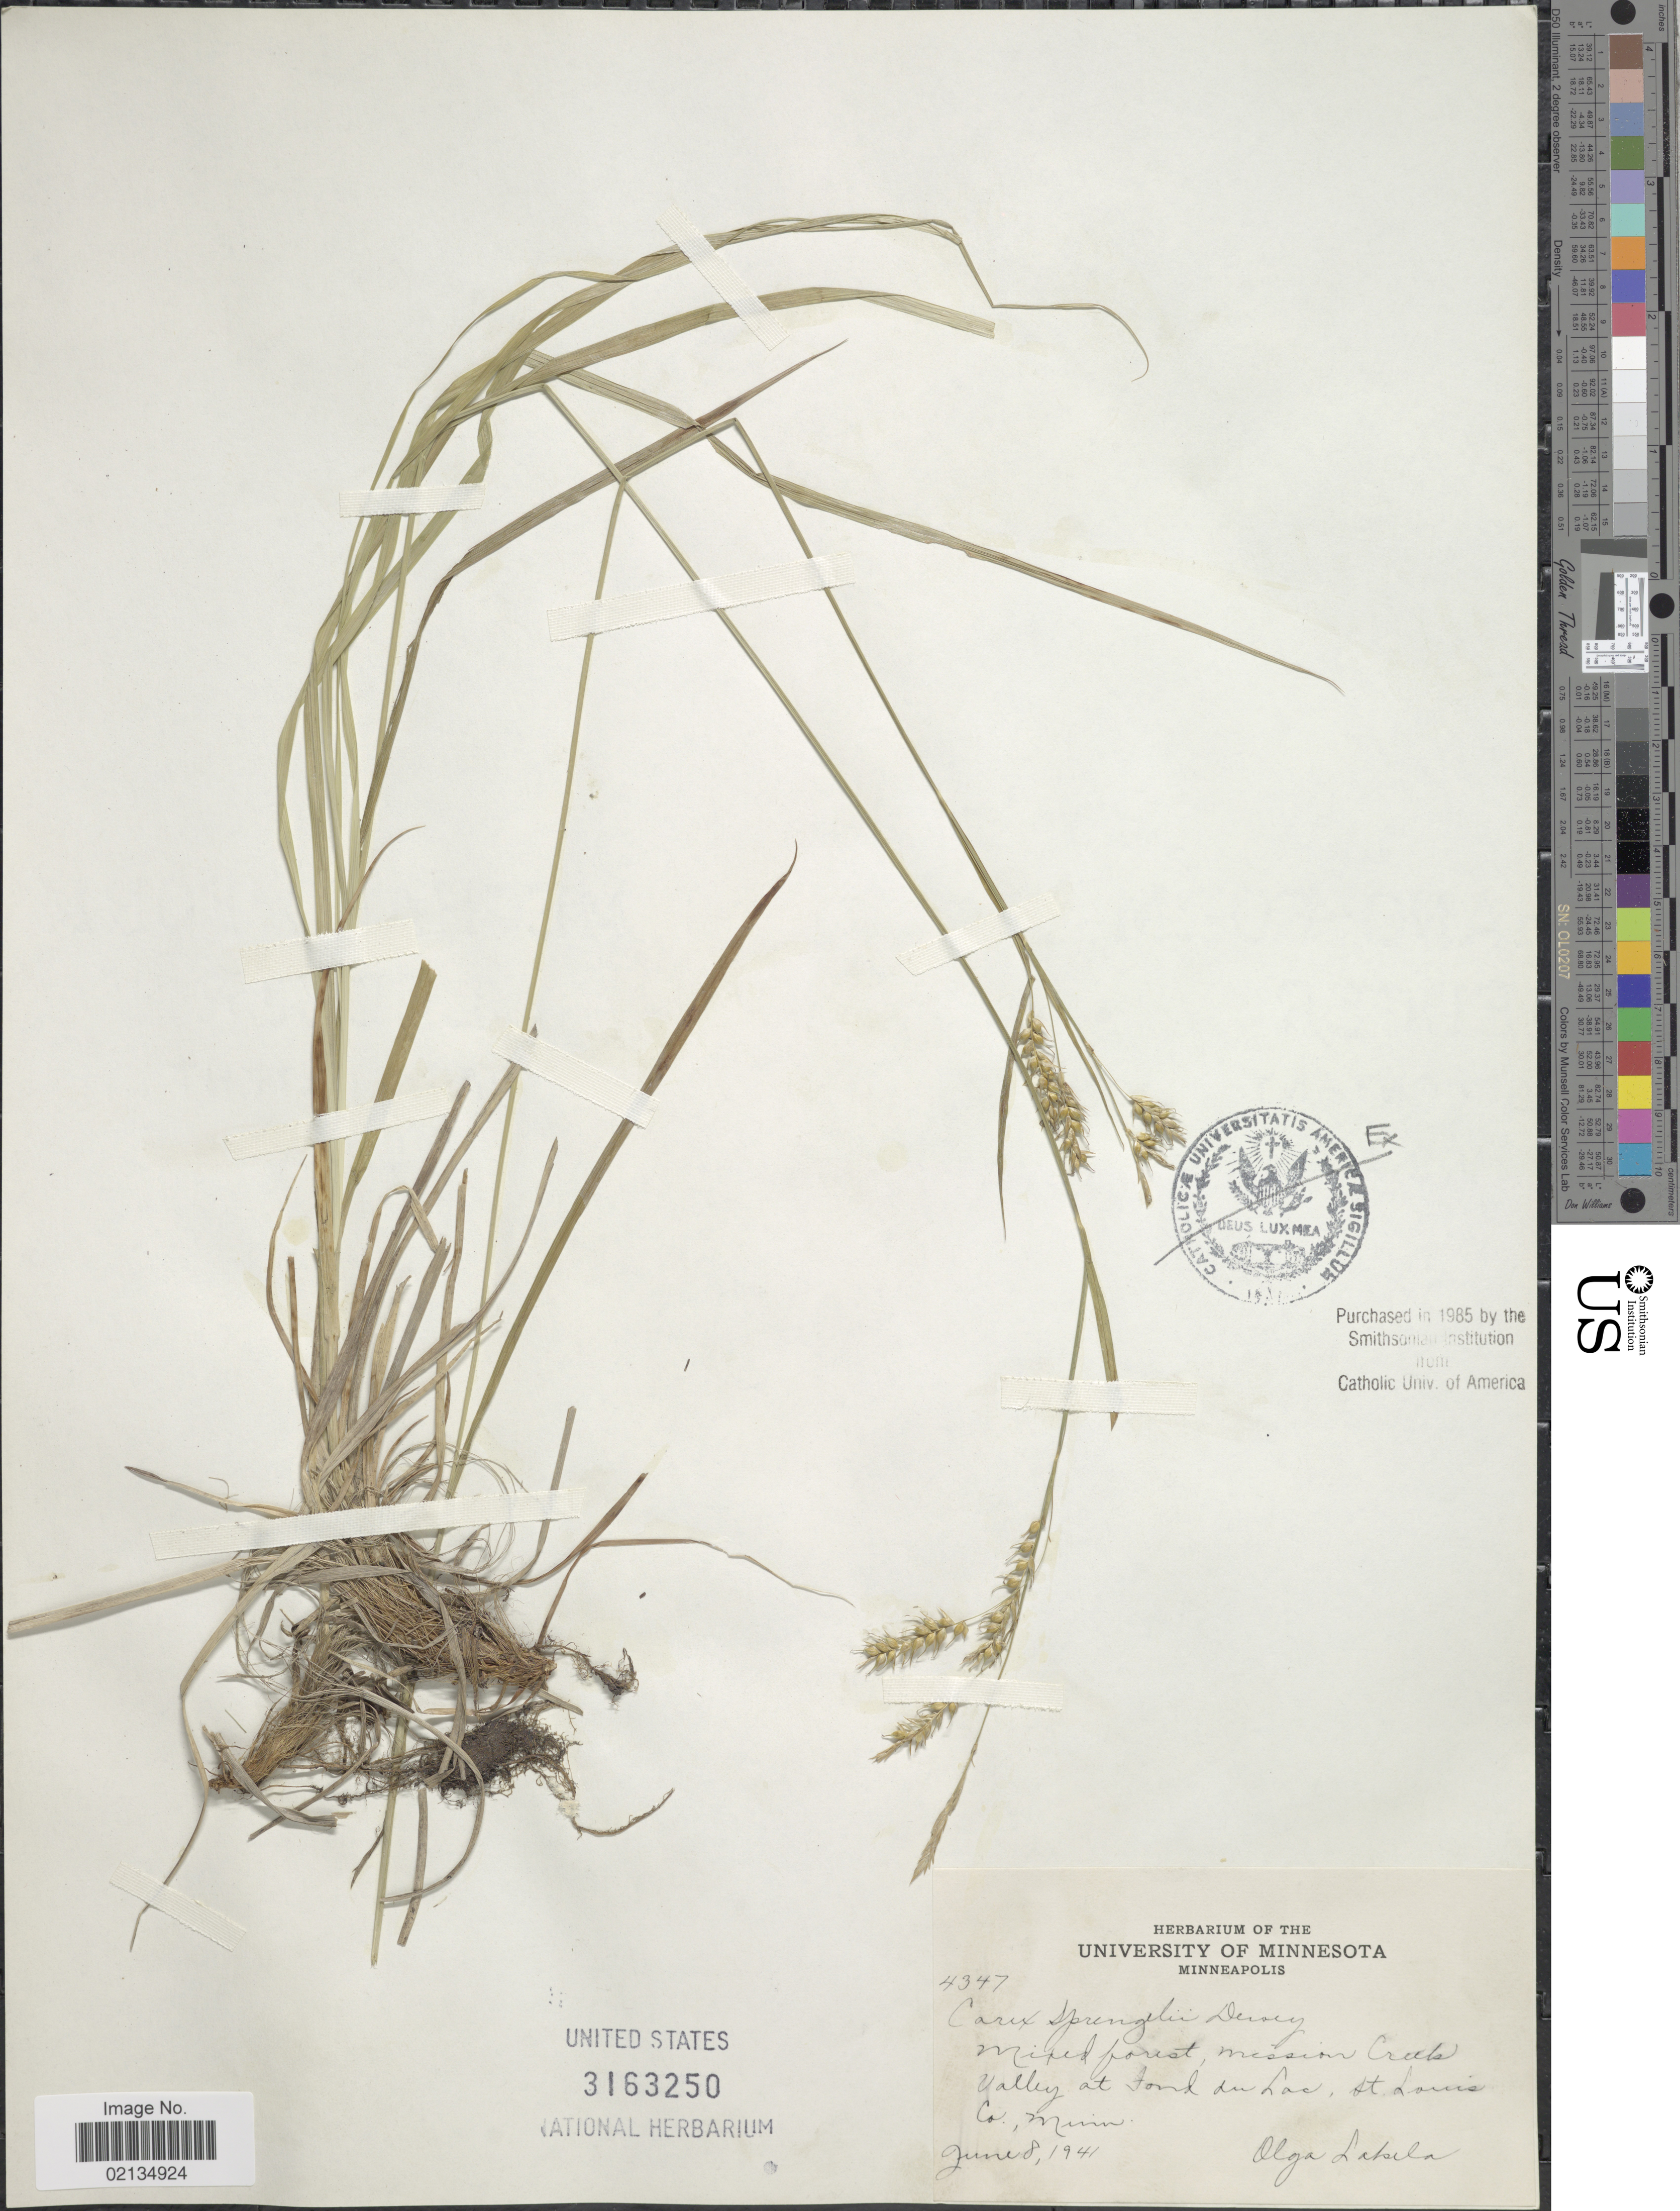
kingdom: Plantae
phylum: Tracheophyta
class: Liliopsida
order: Poales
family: Cyperaceae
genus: Carex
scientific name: Carex sprengelii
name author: Dewey ex Spreng.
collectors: O. K. Lakela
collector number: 4347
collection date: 1941-06-08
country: United States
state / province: Minnesota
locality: Mixed Forest, Mission Creek Valley at Fond du Lac, St, Louis Co, Minn.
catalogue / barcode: US 3163250